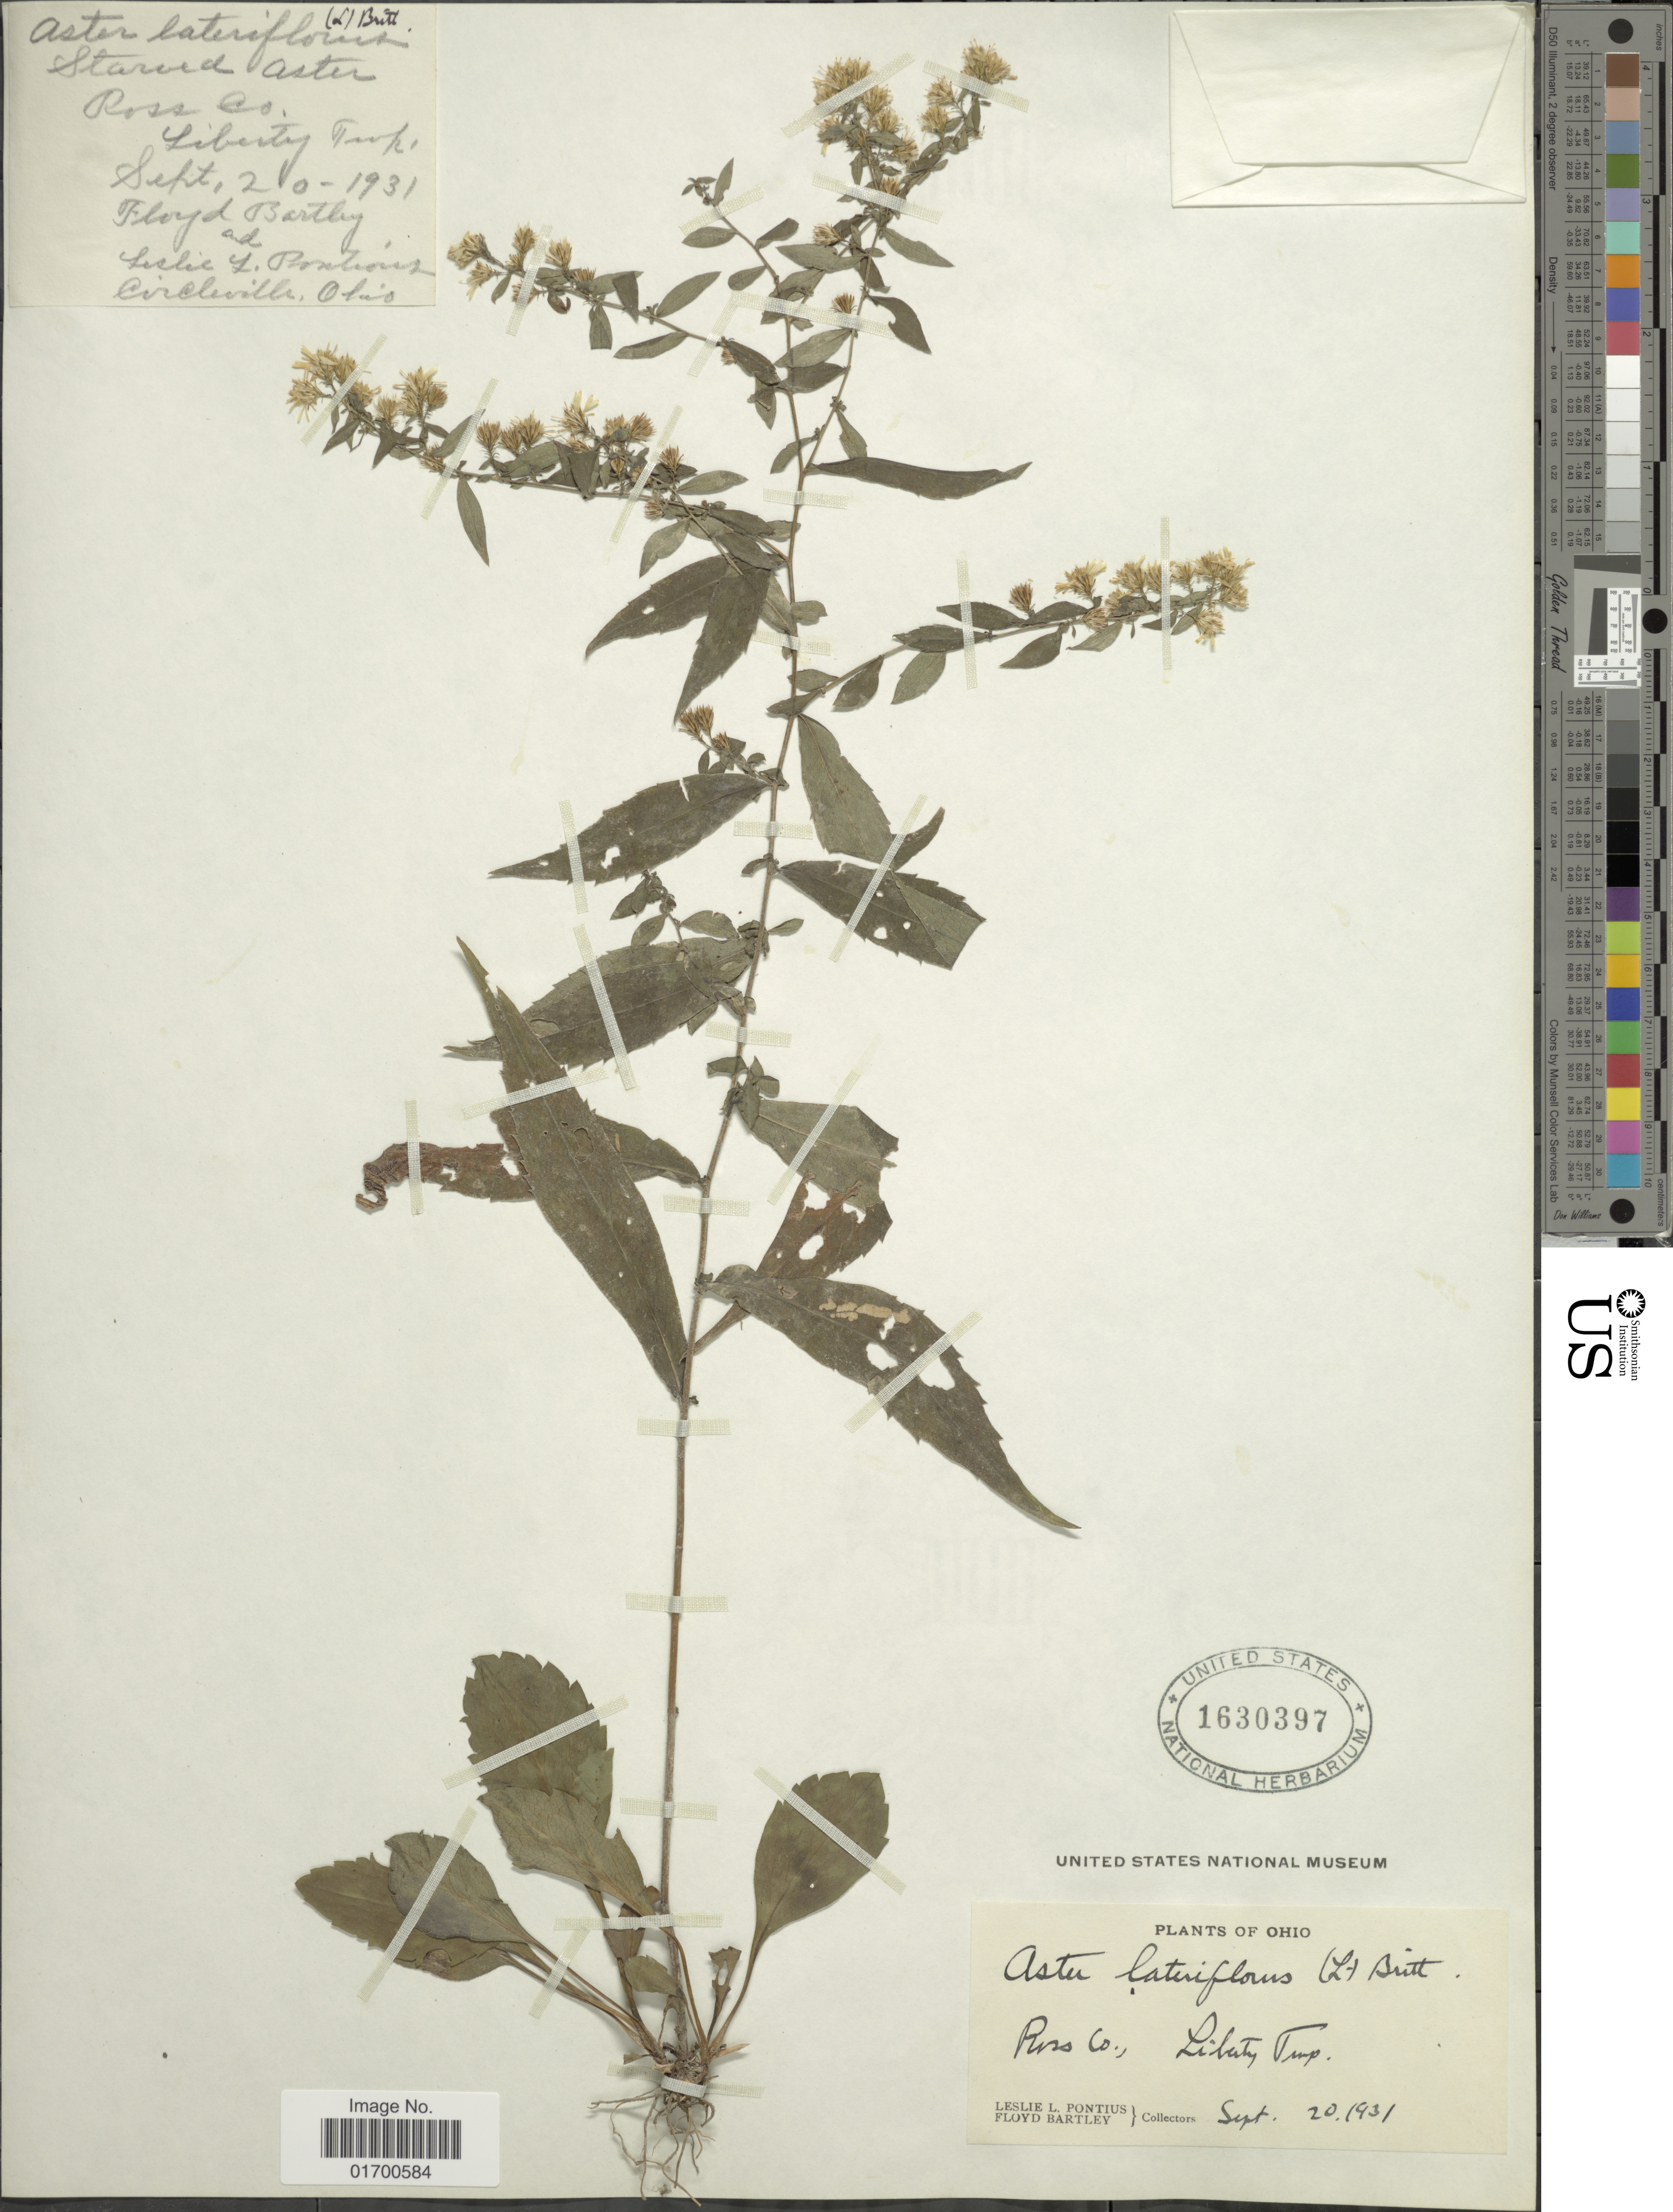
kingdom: Plantae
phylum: Tracheophyta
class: Magnoliopsida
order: Asterales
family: Asteraceae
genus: Symphyotrichum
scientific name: Symphyotrichum lateriflorum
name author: (L.) Á. Löve & D. Löve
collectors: L. Pontius & F. Bartley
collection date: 1931-09-20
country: United States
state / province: Ohio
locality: Ross Co., Liberty Tmp.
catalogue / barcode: US 1630397